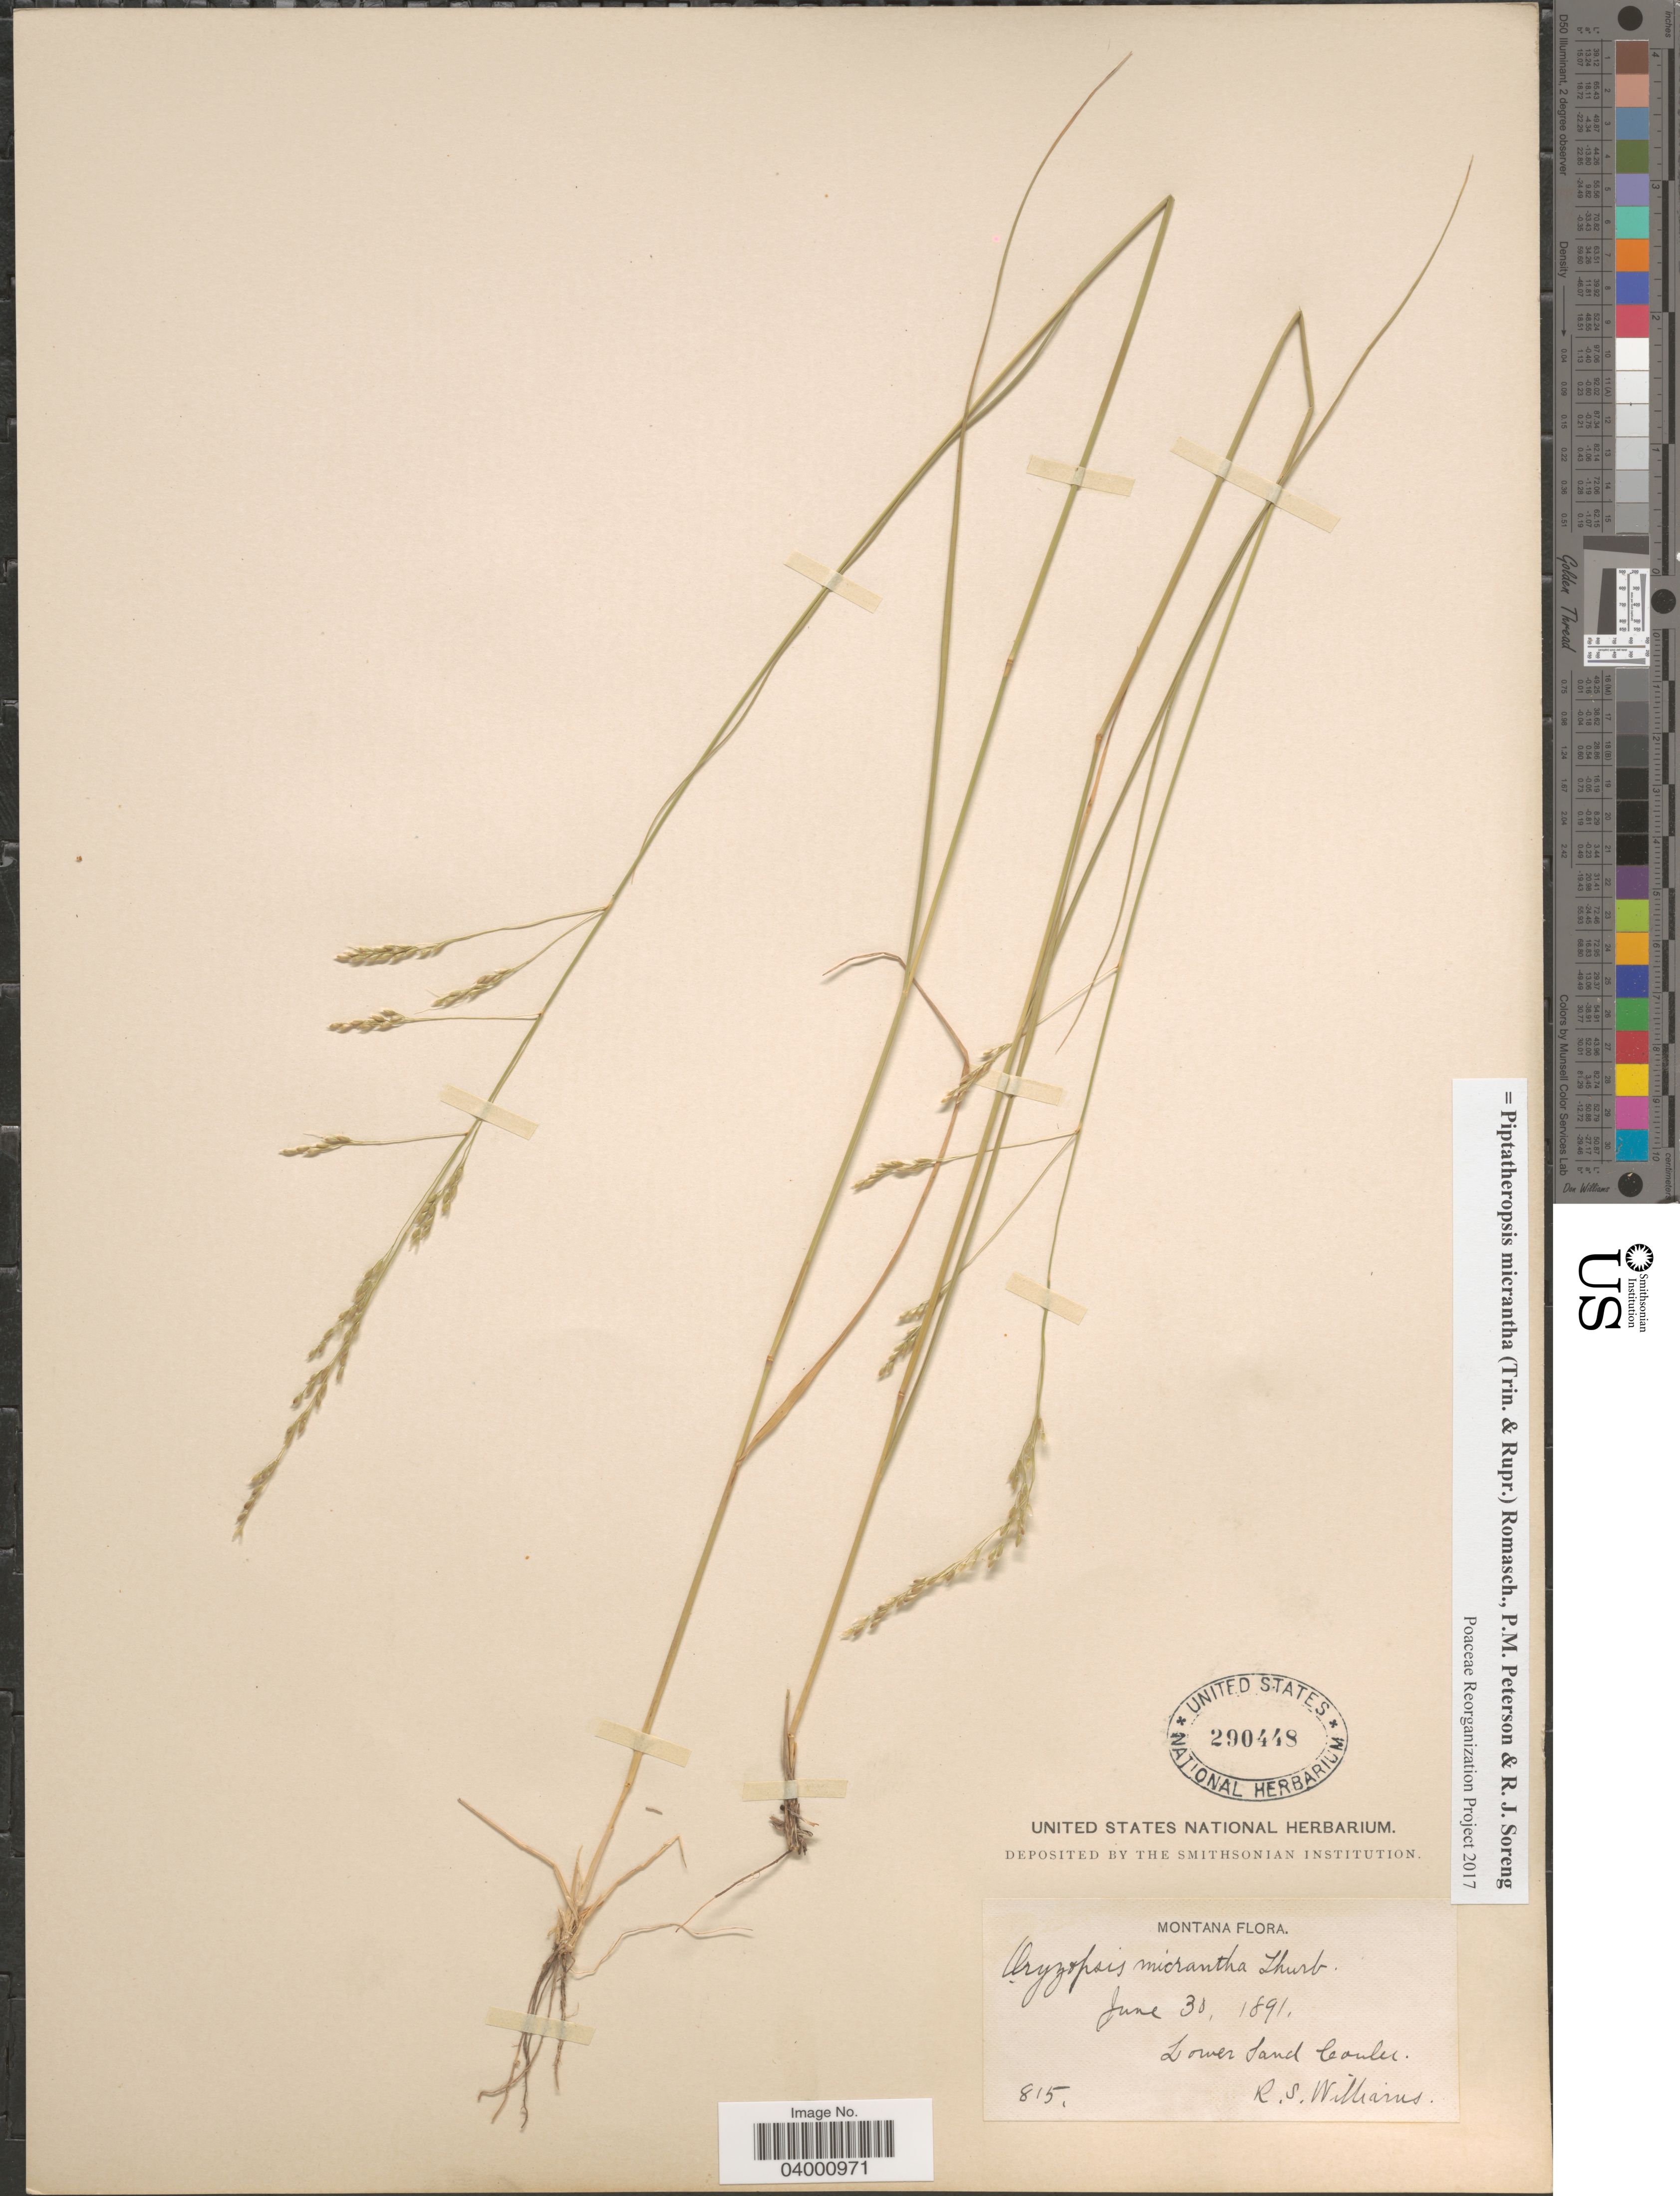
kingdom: Plantae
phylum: Tracheophyta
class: Liliopsida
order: Poales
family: Poaceae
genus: Piptatheropsis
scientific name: Piptatheropsis micrantha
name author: (Trin. & Rupr.) Romasch.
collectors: R. S. Williams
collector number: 815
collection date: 1891-06-30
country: United States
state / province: Montana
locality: Lower Sand Coulee.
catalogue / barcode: US 290448